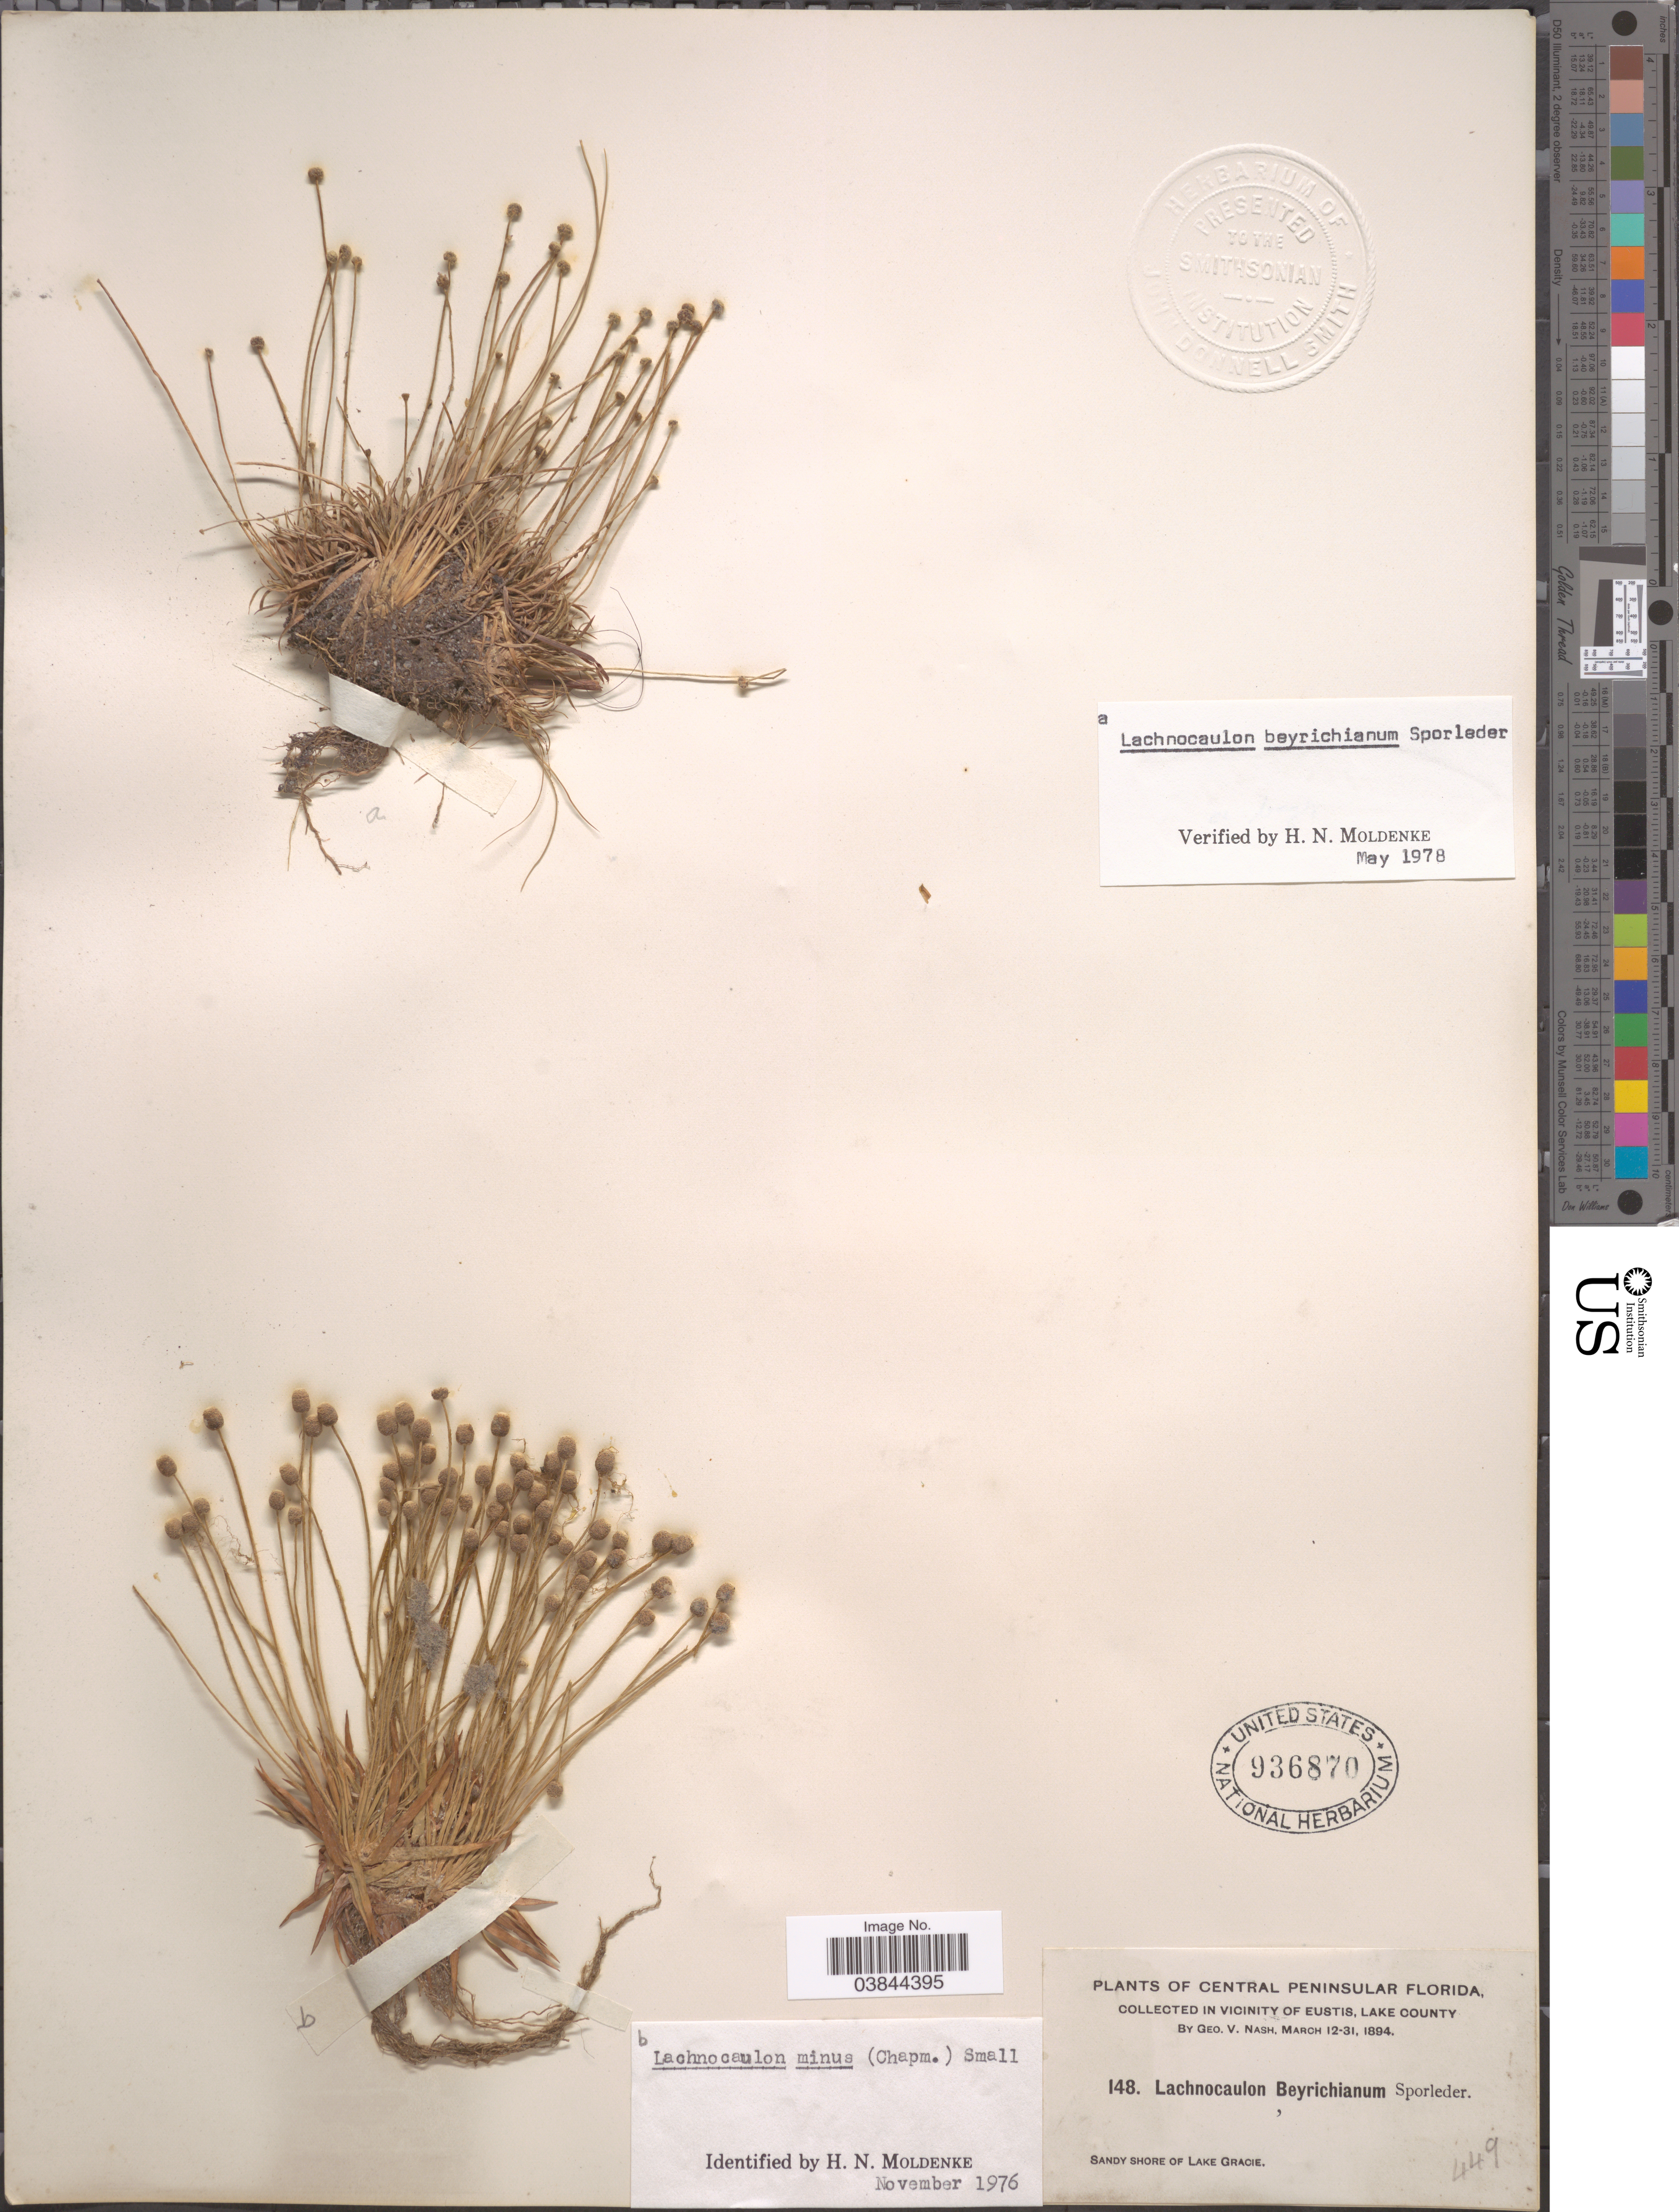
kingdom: Plantae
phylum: Tracheophyta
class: Liliopsida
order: Poales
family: Eriocaulaceae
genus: Lachnocaulon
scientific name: Lachnocaulon beyrichianum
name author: Sporl. ex Körn.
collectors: G. V. Nash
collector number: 148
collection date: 1894-03-12/1894-03-31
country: United States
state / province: Florida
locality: Central Peninsular Florida. Vicinity of Eustis, Lake County. Sandy shore of Lake Gracie.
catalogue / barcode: US 936870